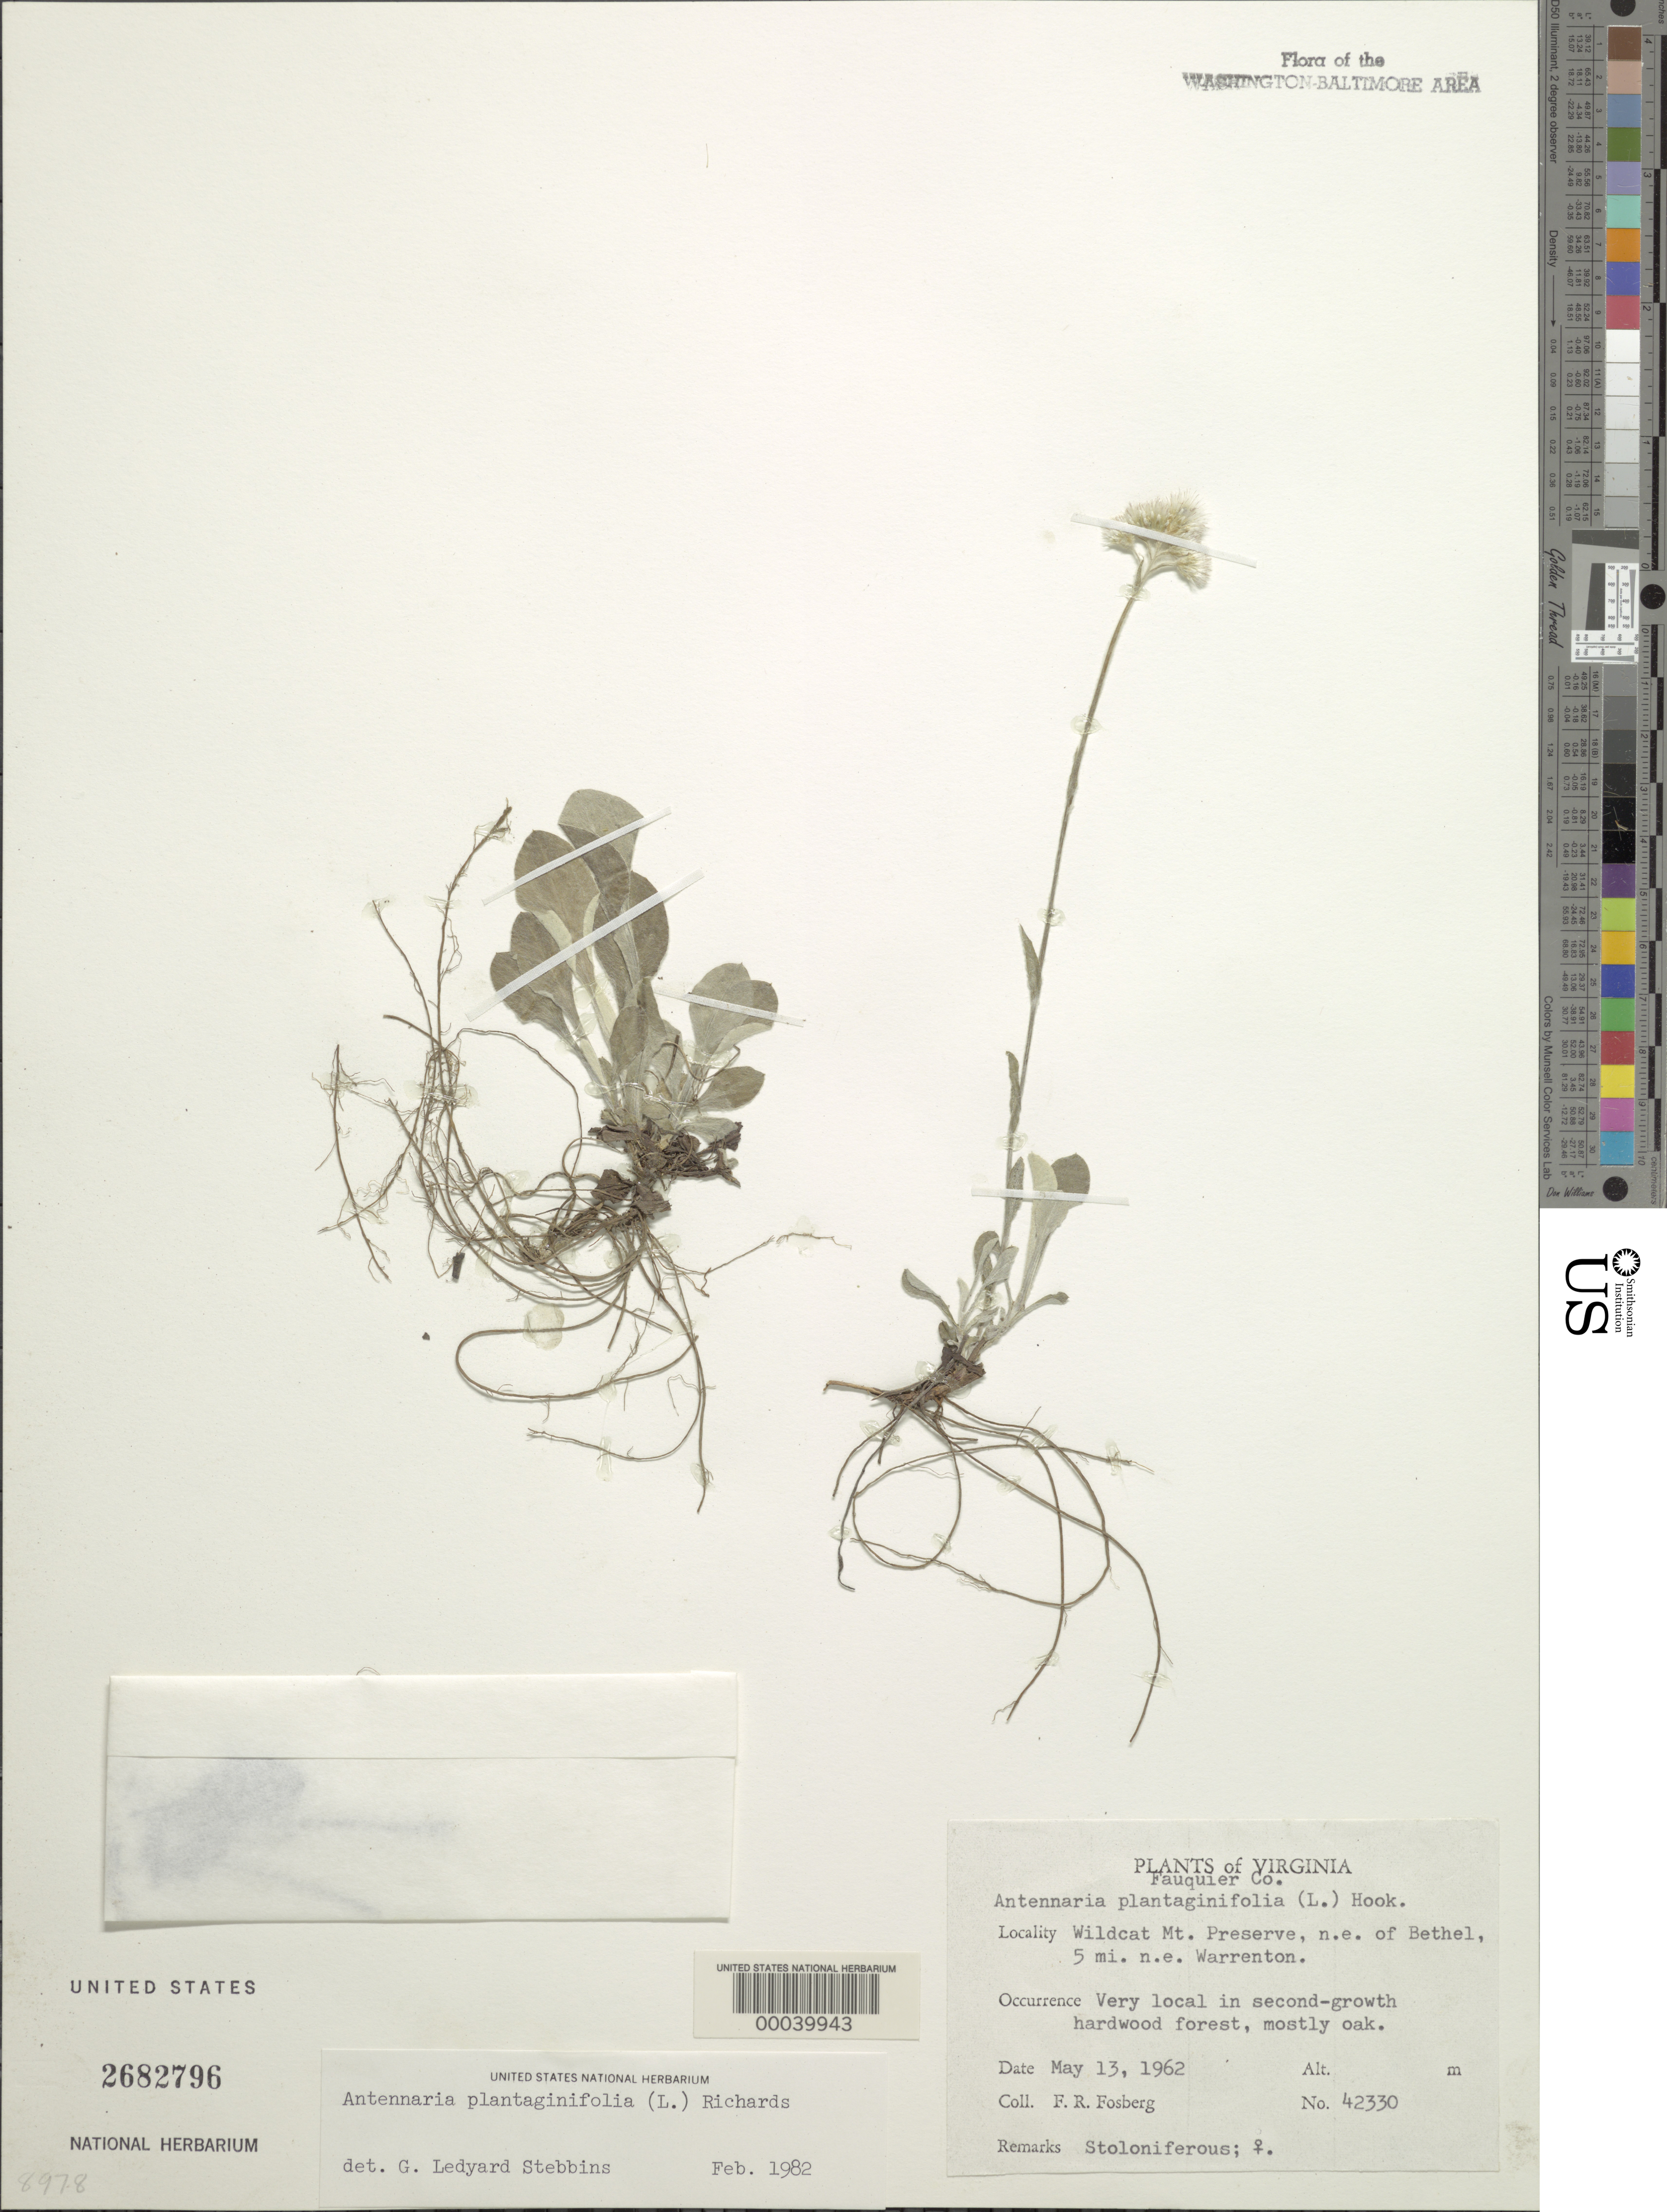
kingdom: Plantae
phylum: Tracheophyta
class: Magnoliopsida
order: Asterales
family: Asteraceae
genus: Antennaria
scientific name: Antennaria plantaginifolia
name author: (L.) Richardson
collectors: F. R. Fosberg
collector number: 42330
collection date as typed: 13 May 1962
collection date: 1962-05-13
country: United States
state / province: Virginia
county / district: Fauquier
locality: Wildcat Mountain Preserve NE of Bethel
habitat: Second-growth hardwood forset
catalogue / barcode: US 2682796